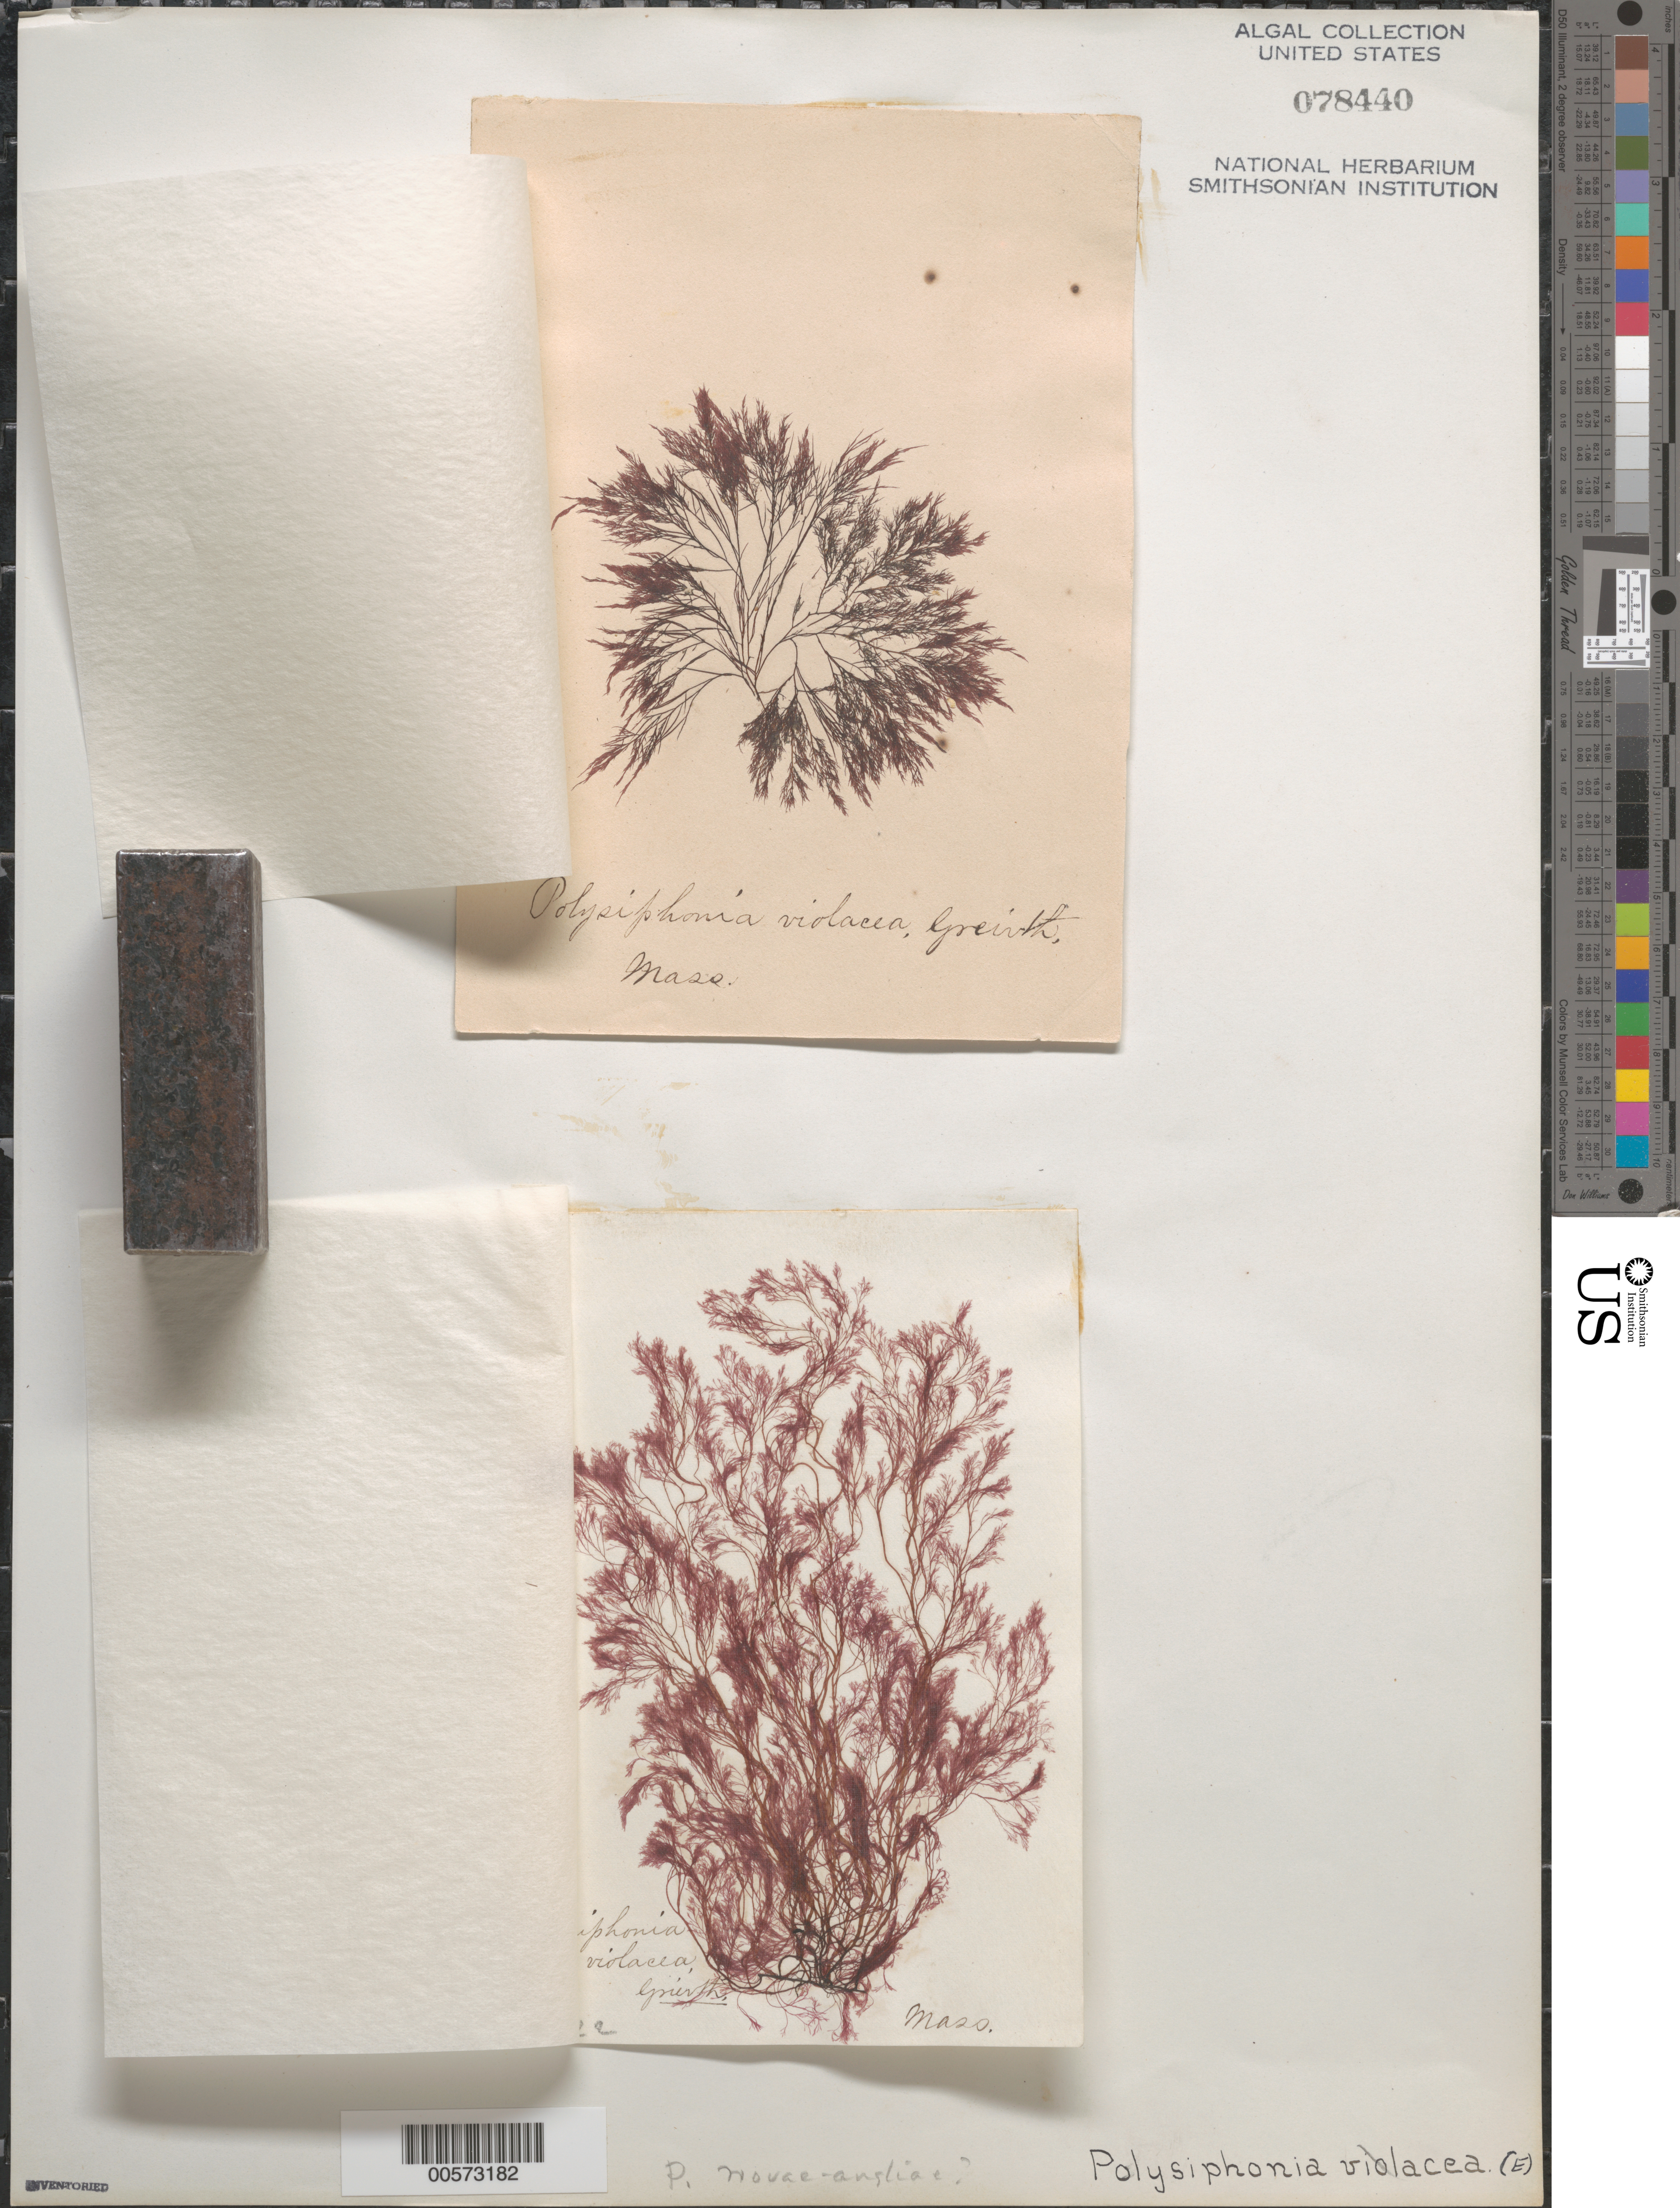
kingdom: Plantae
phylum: Rhodophyta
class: Florideophyceae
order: Ceramiales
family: Rhodomelaceae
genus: Melanothamnus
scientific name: Melanothamnus harveyi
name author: (Bailey) Diaz-Tapia & C.A. Maggs in Diaz-Tapia et al.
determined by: Algae name updating Project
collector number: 22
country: United States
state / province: Massachusetts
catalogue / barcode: US 78440